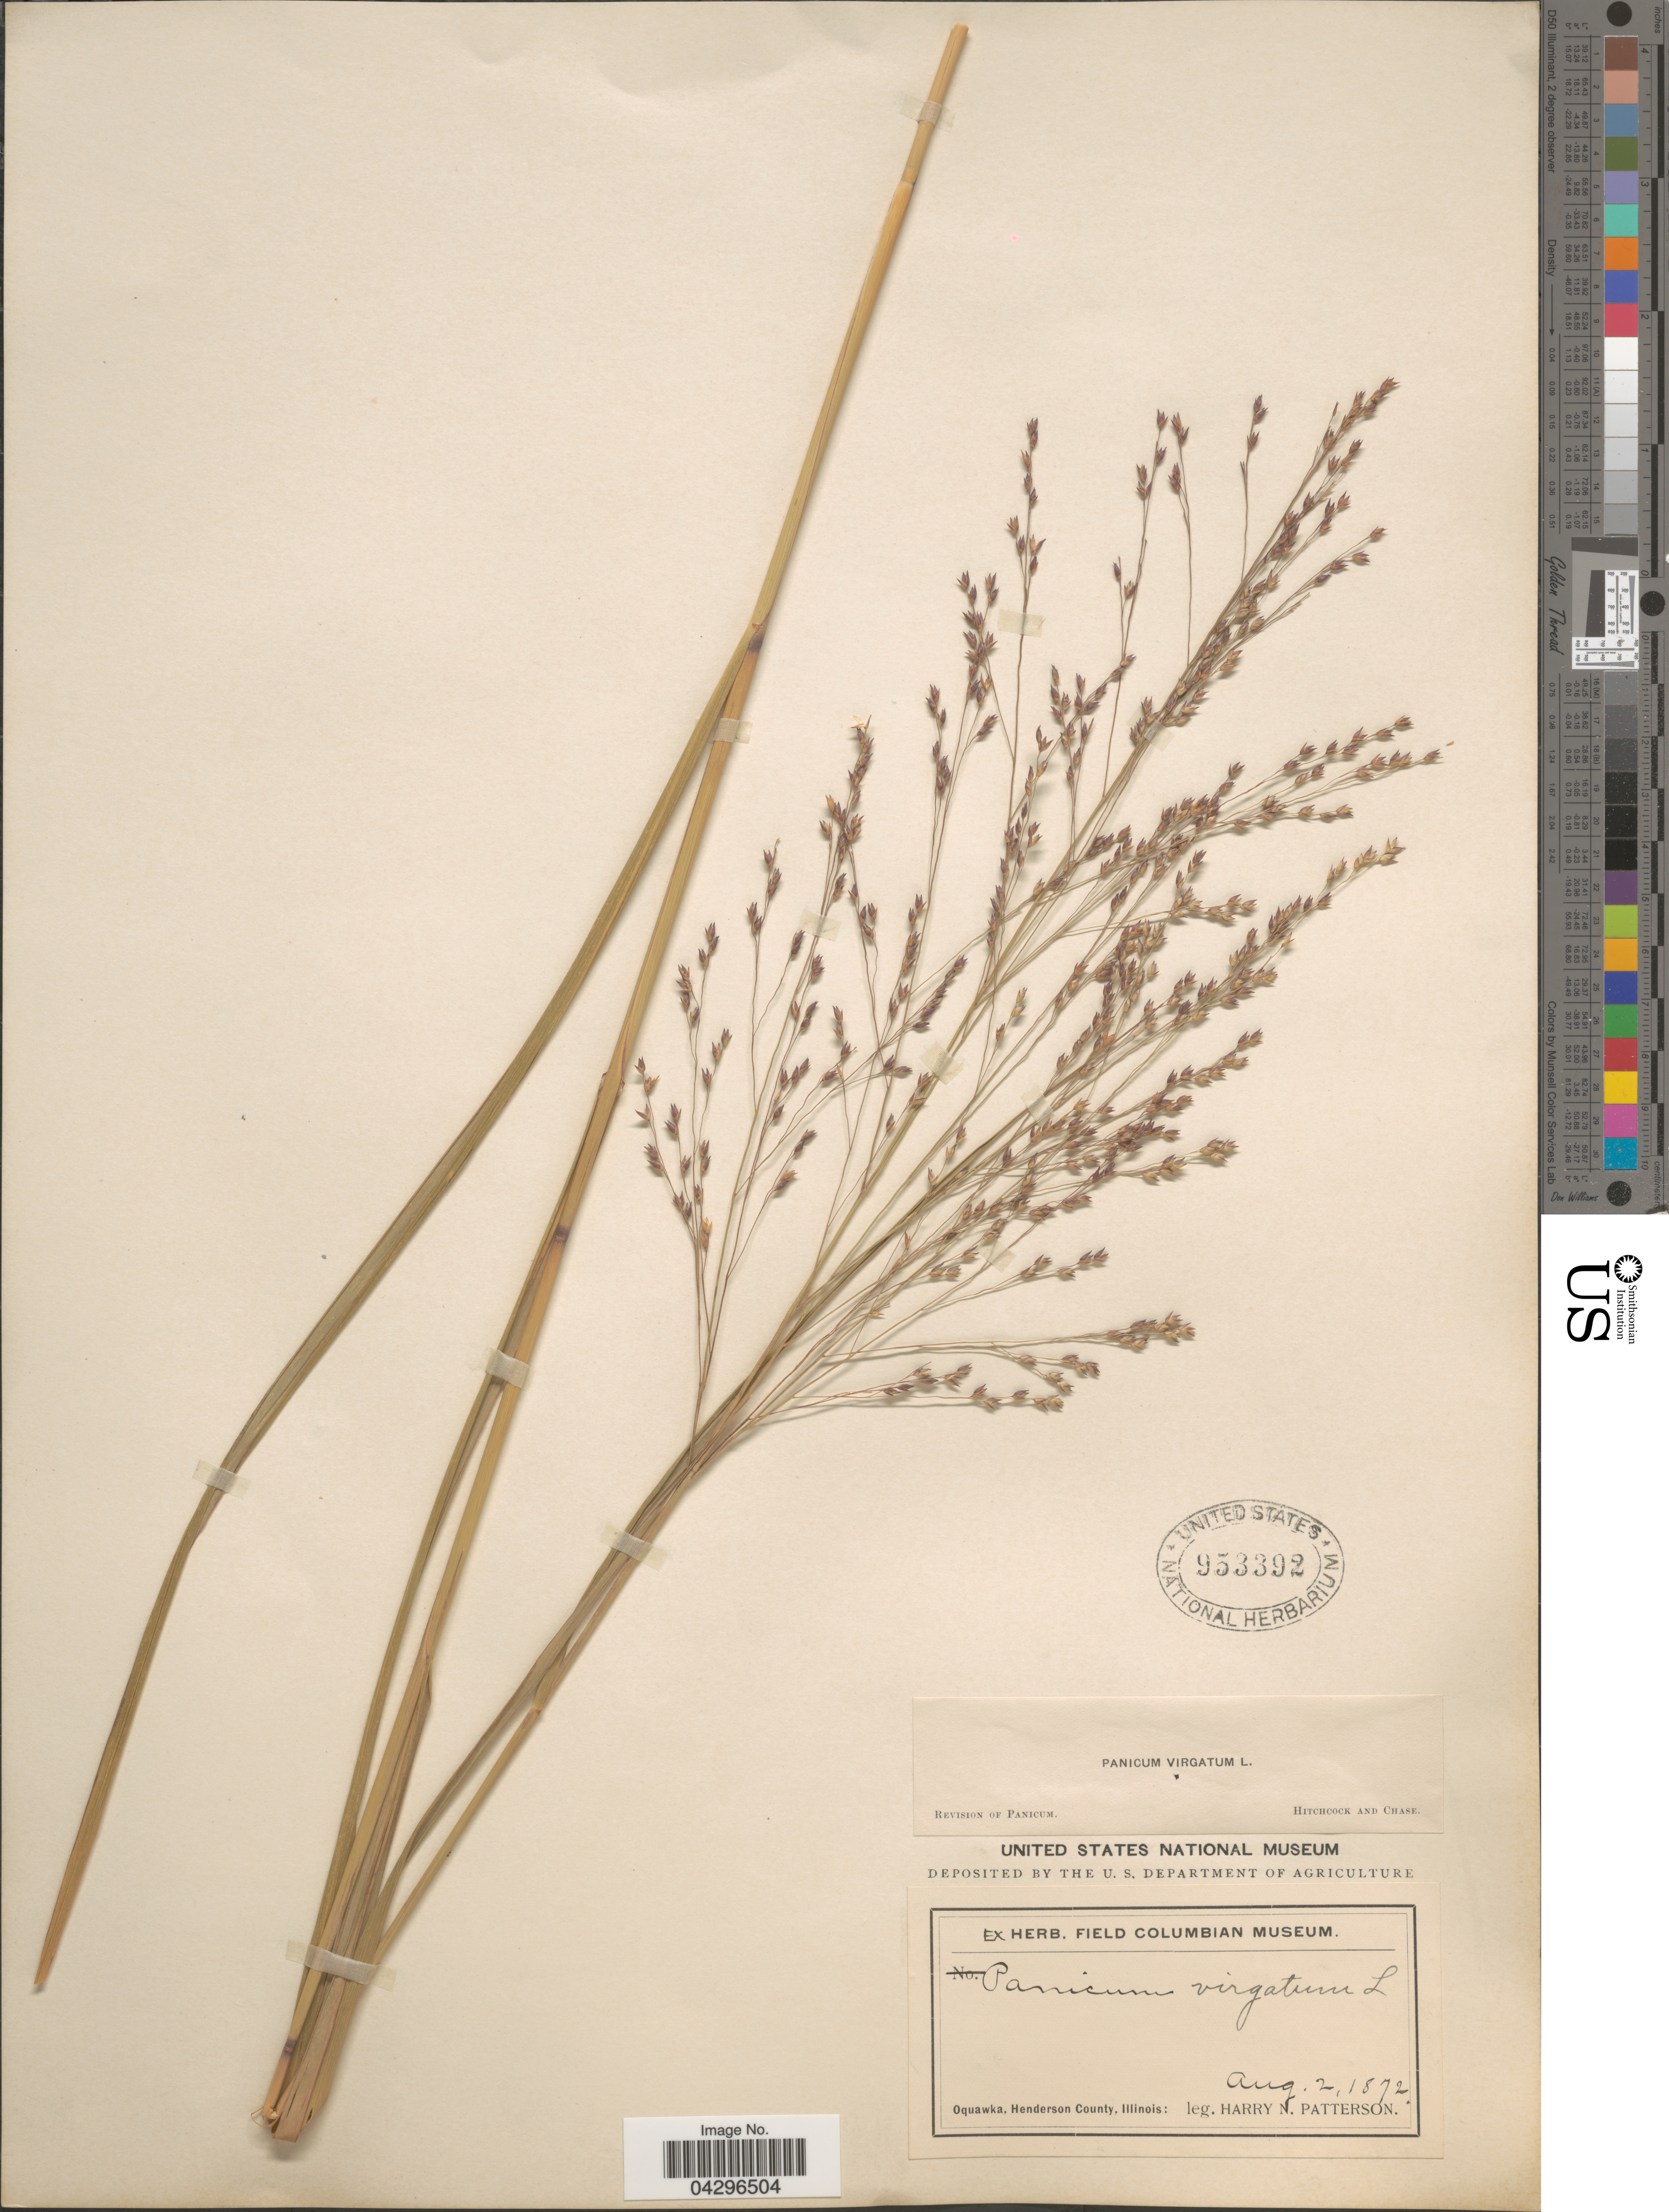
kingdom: Plantae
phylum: Tracheophyta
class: Liliopsida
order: Poales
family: Poaceae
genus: Panicum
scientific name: Panicum virgatum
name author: L.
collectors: H. N. Patterson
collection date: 1872-08-02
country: United States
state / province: Illinois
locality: Oquawka, Henderson County.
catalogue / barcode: US 953392